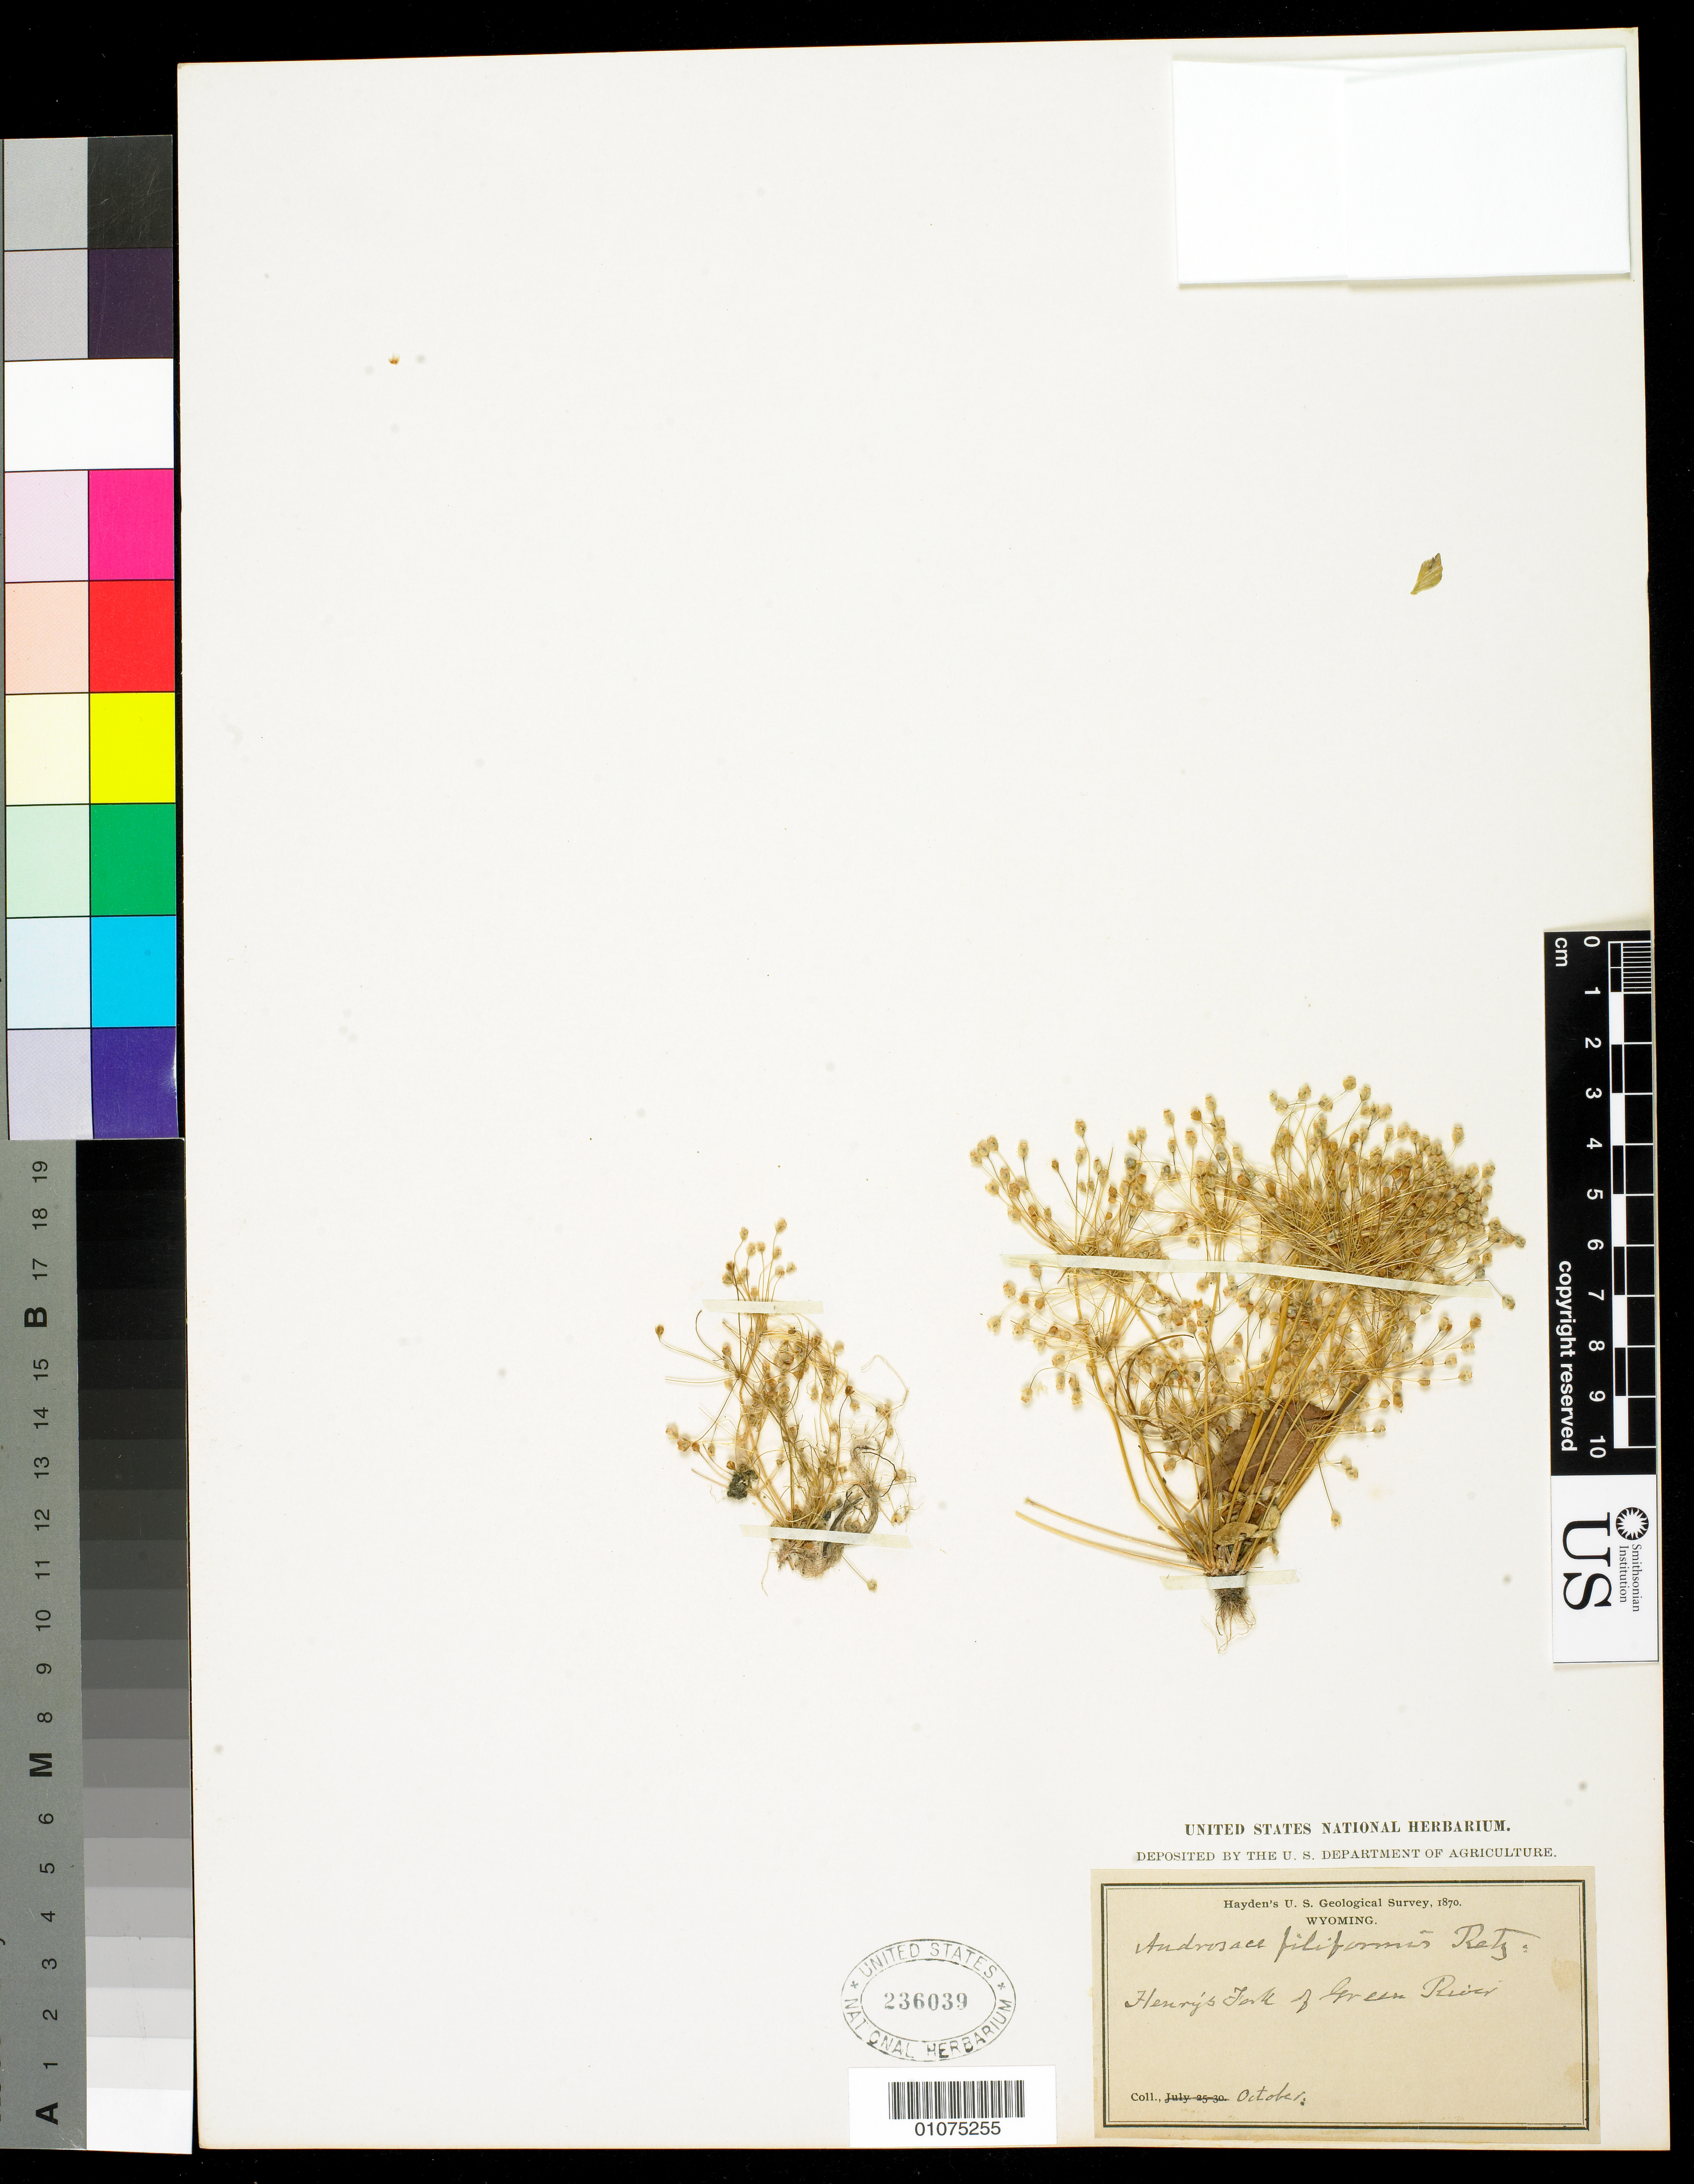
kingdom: Plantae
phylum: Tracheophyta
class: Magnoliopsida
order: Ericales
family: Primulaceae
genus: Androsace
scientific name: Androsace filiformis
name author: Retz.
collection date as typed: Oct 1870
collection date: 1870-10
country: United States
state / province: Wyoming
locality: Henry's Fork of Green River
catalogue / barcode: US 326039